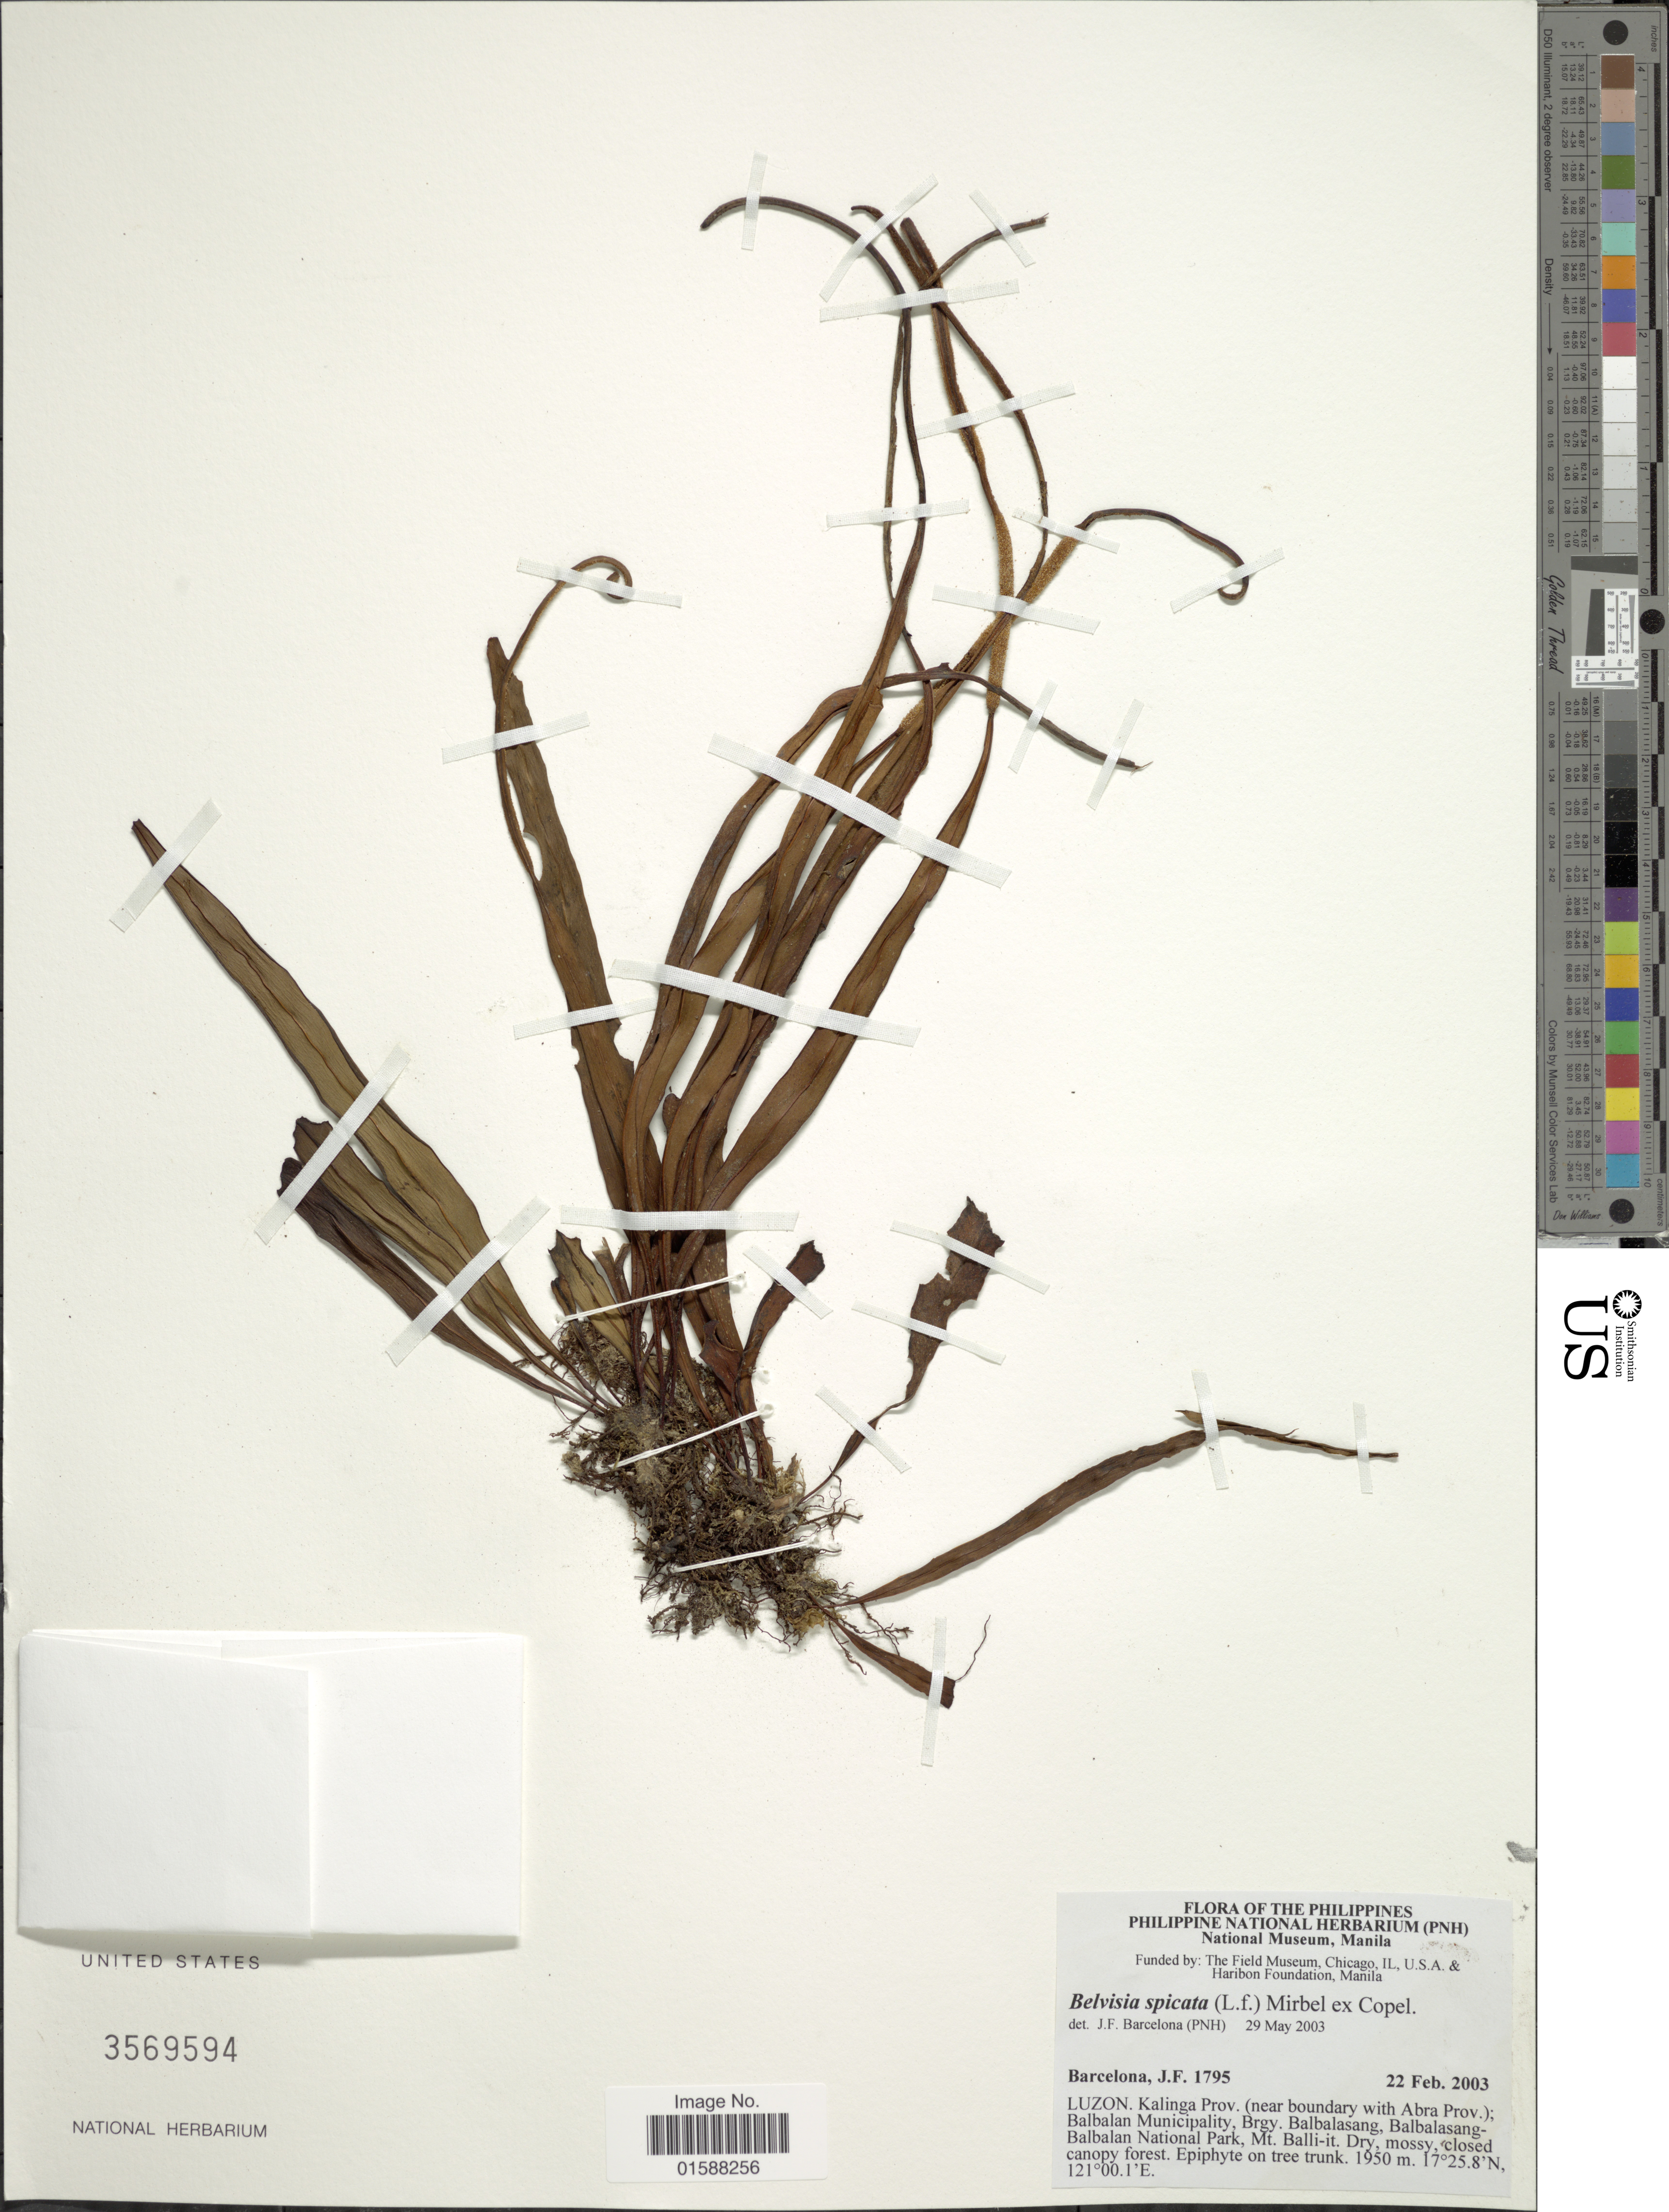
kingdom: Plantae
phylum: Tracheophyta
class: Polypodiopsida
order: Polypodiales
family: Polypodiaceae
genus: Lepisorus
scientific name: Lepisorus spicatus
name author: (L. f.) Li S. Wang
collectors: J. F. Barcelona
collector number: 1795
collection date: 2003-02-22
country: Philippines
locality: Luzon. Kalinga Prov. (near boundary with Abra Prov.); Balbalan Municipality, Brgy. Balbalasang, Balbalasang-Balbalan National Park, Mt. Balli-it. Dry mossy, closed canopy forest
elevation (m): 1950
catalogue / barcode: US 3569594